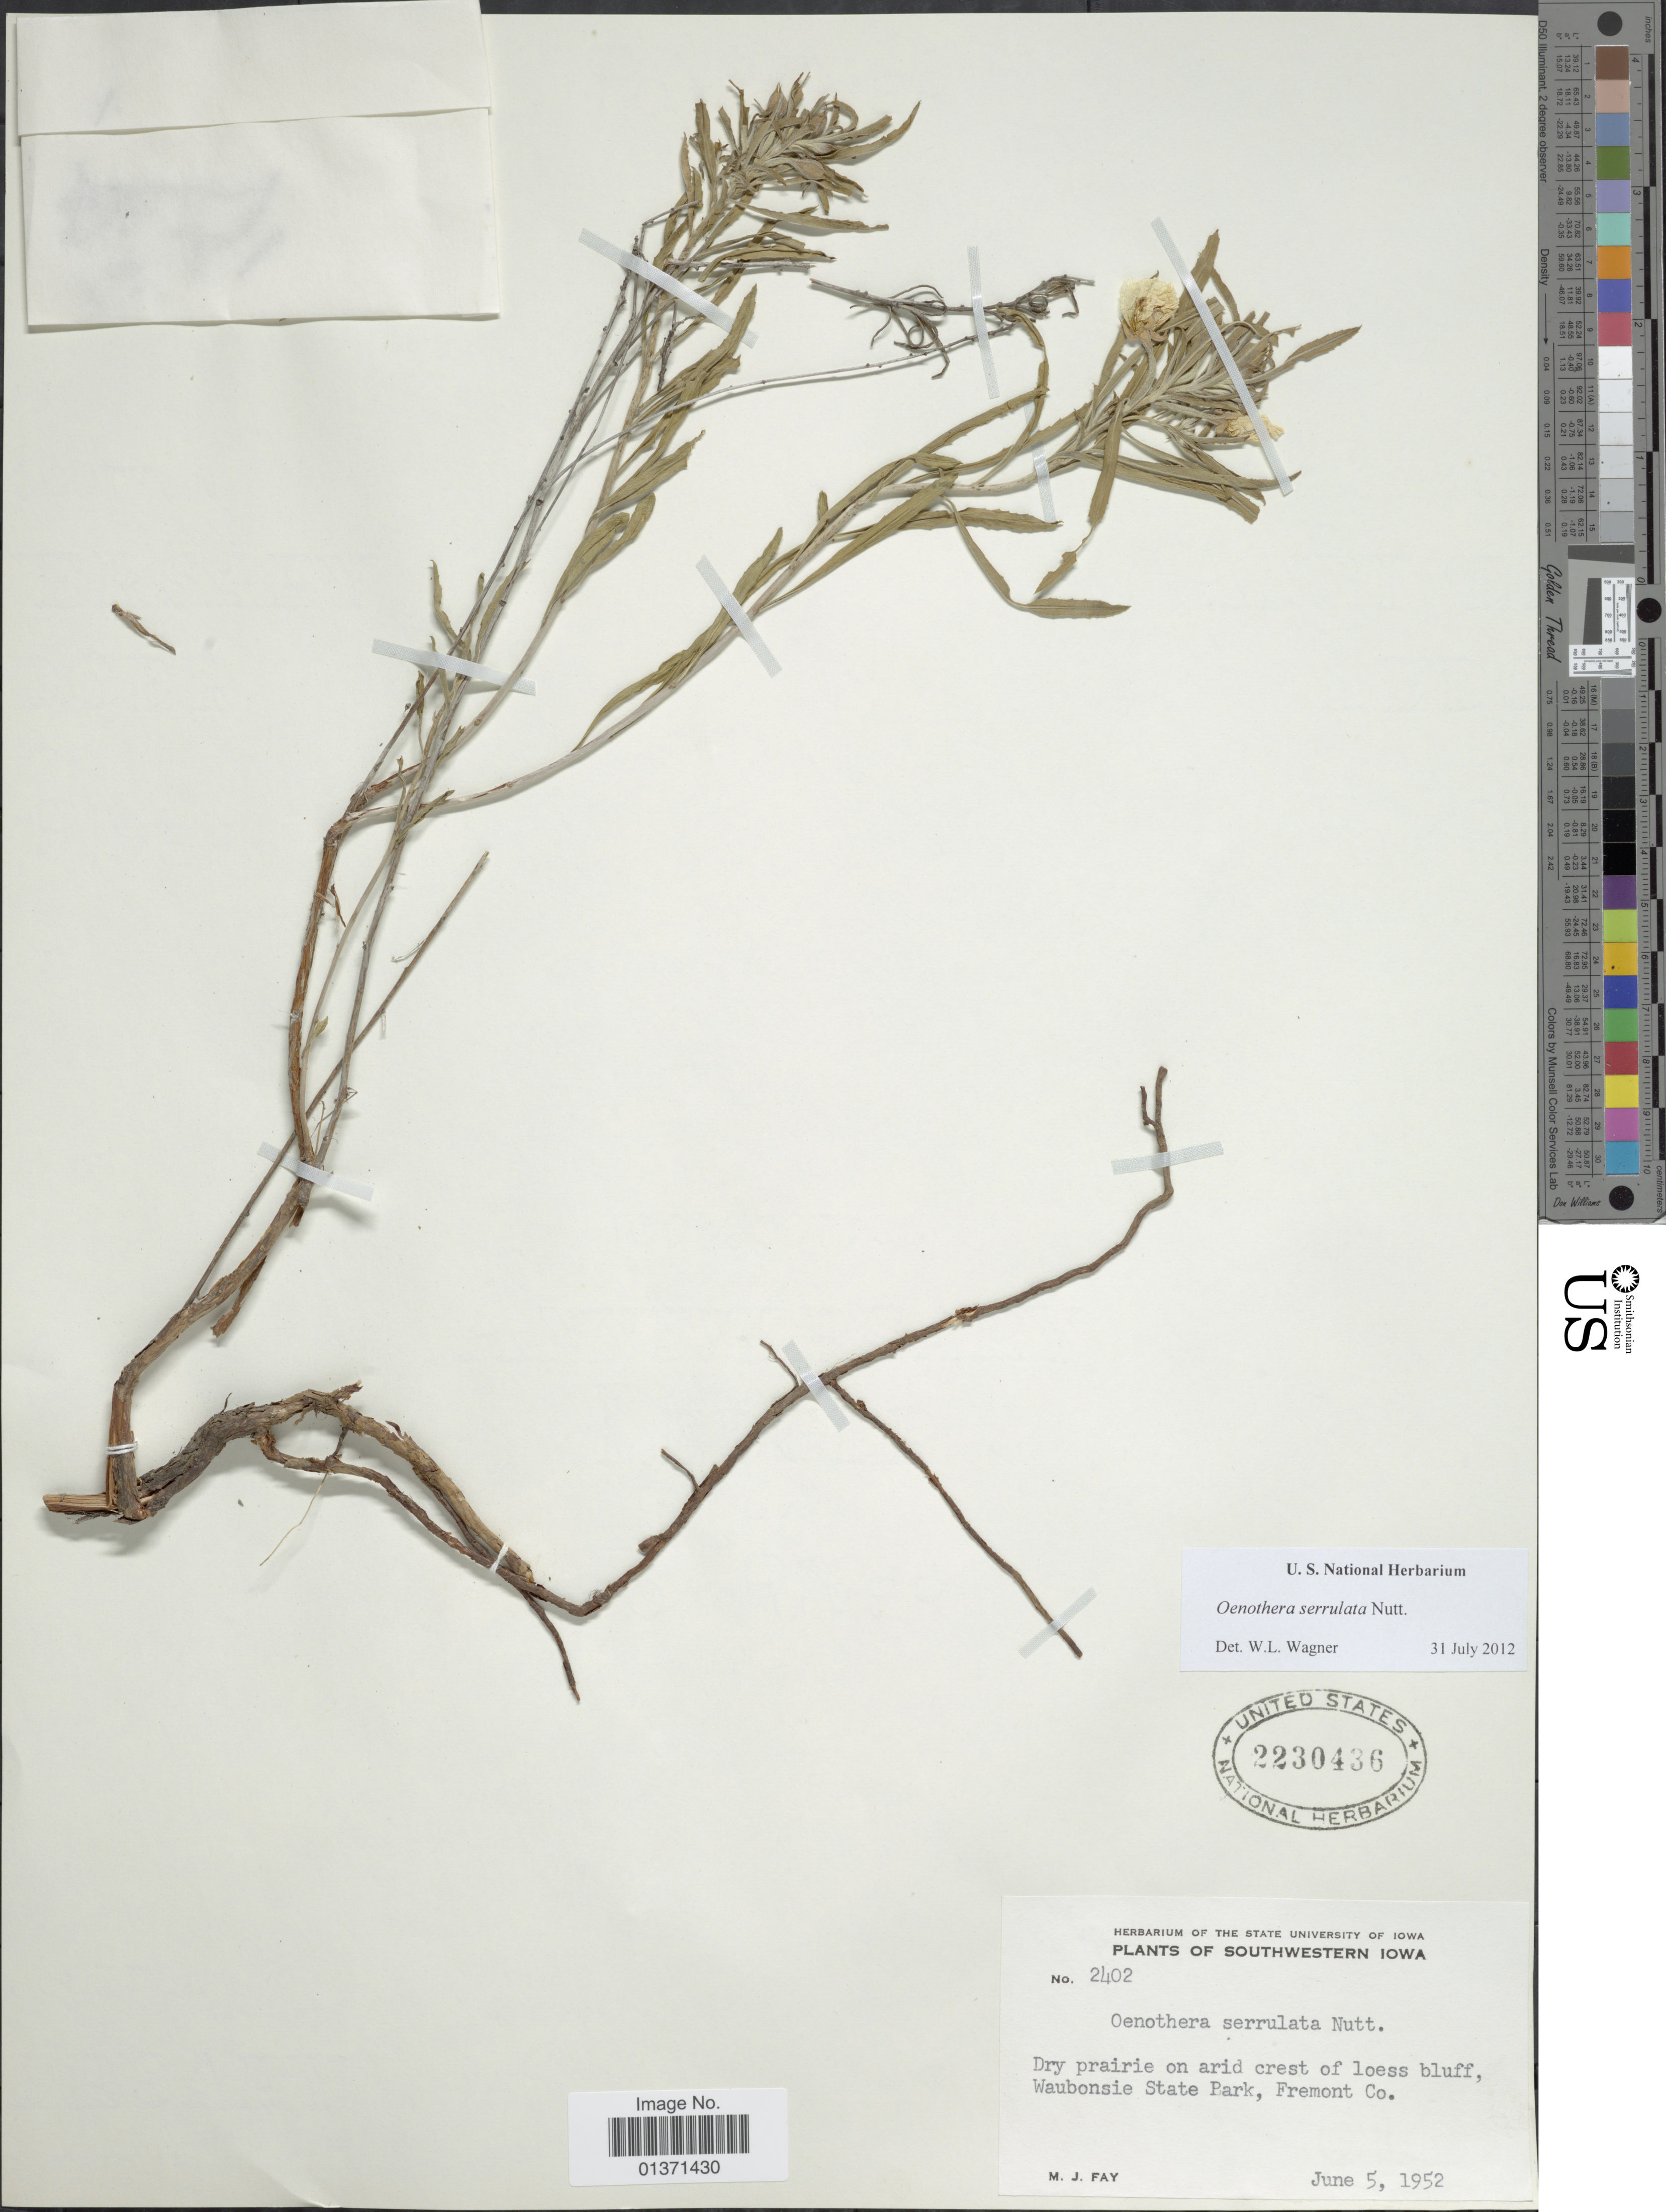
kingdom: Plantae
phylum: Tracheophyta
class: Magnoliopsida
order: Myrtales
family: Onagraceae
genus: Oenothera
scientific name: Oenothera serrulata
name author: Nutt.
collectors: M. Fay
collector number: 2402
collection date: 1952-06-05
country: United States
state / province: Iowa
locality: Southwestern Iowa, dry prairie on arid crest of loess bluff, Waubonsie State Park, Fremont Co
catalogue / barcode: US 2230436